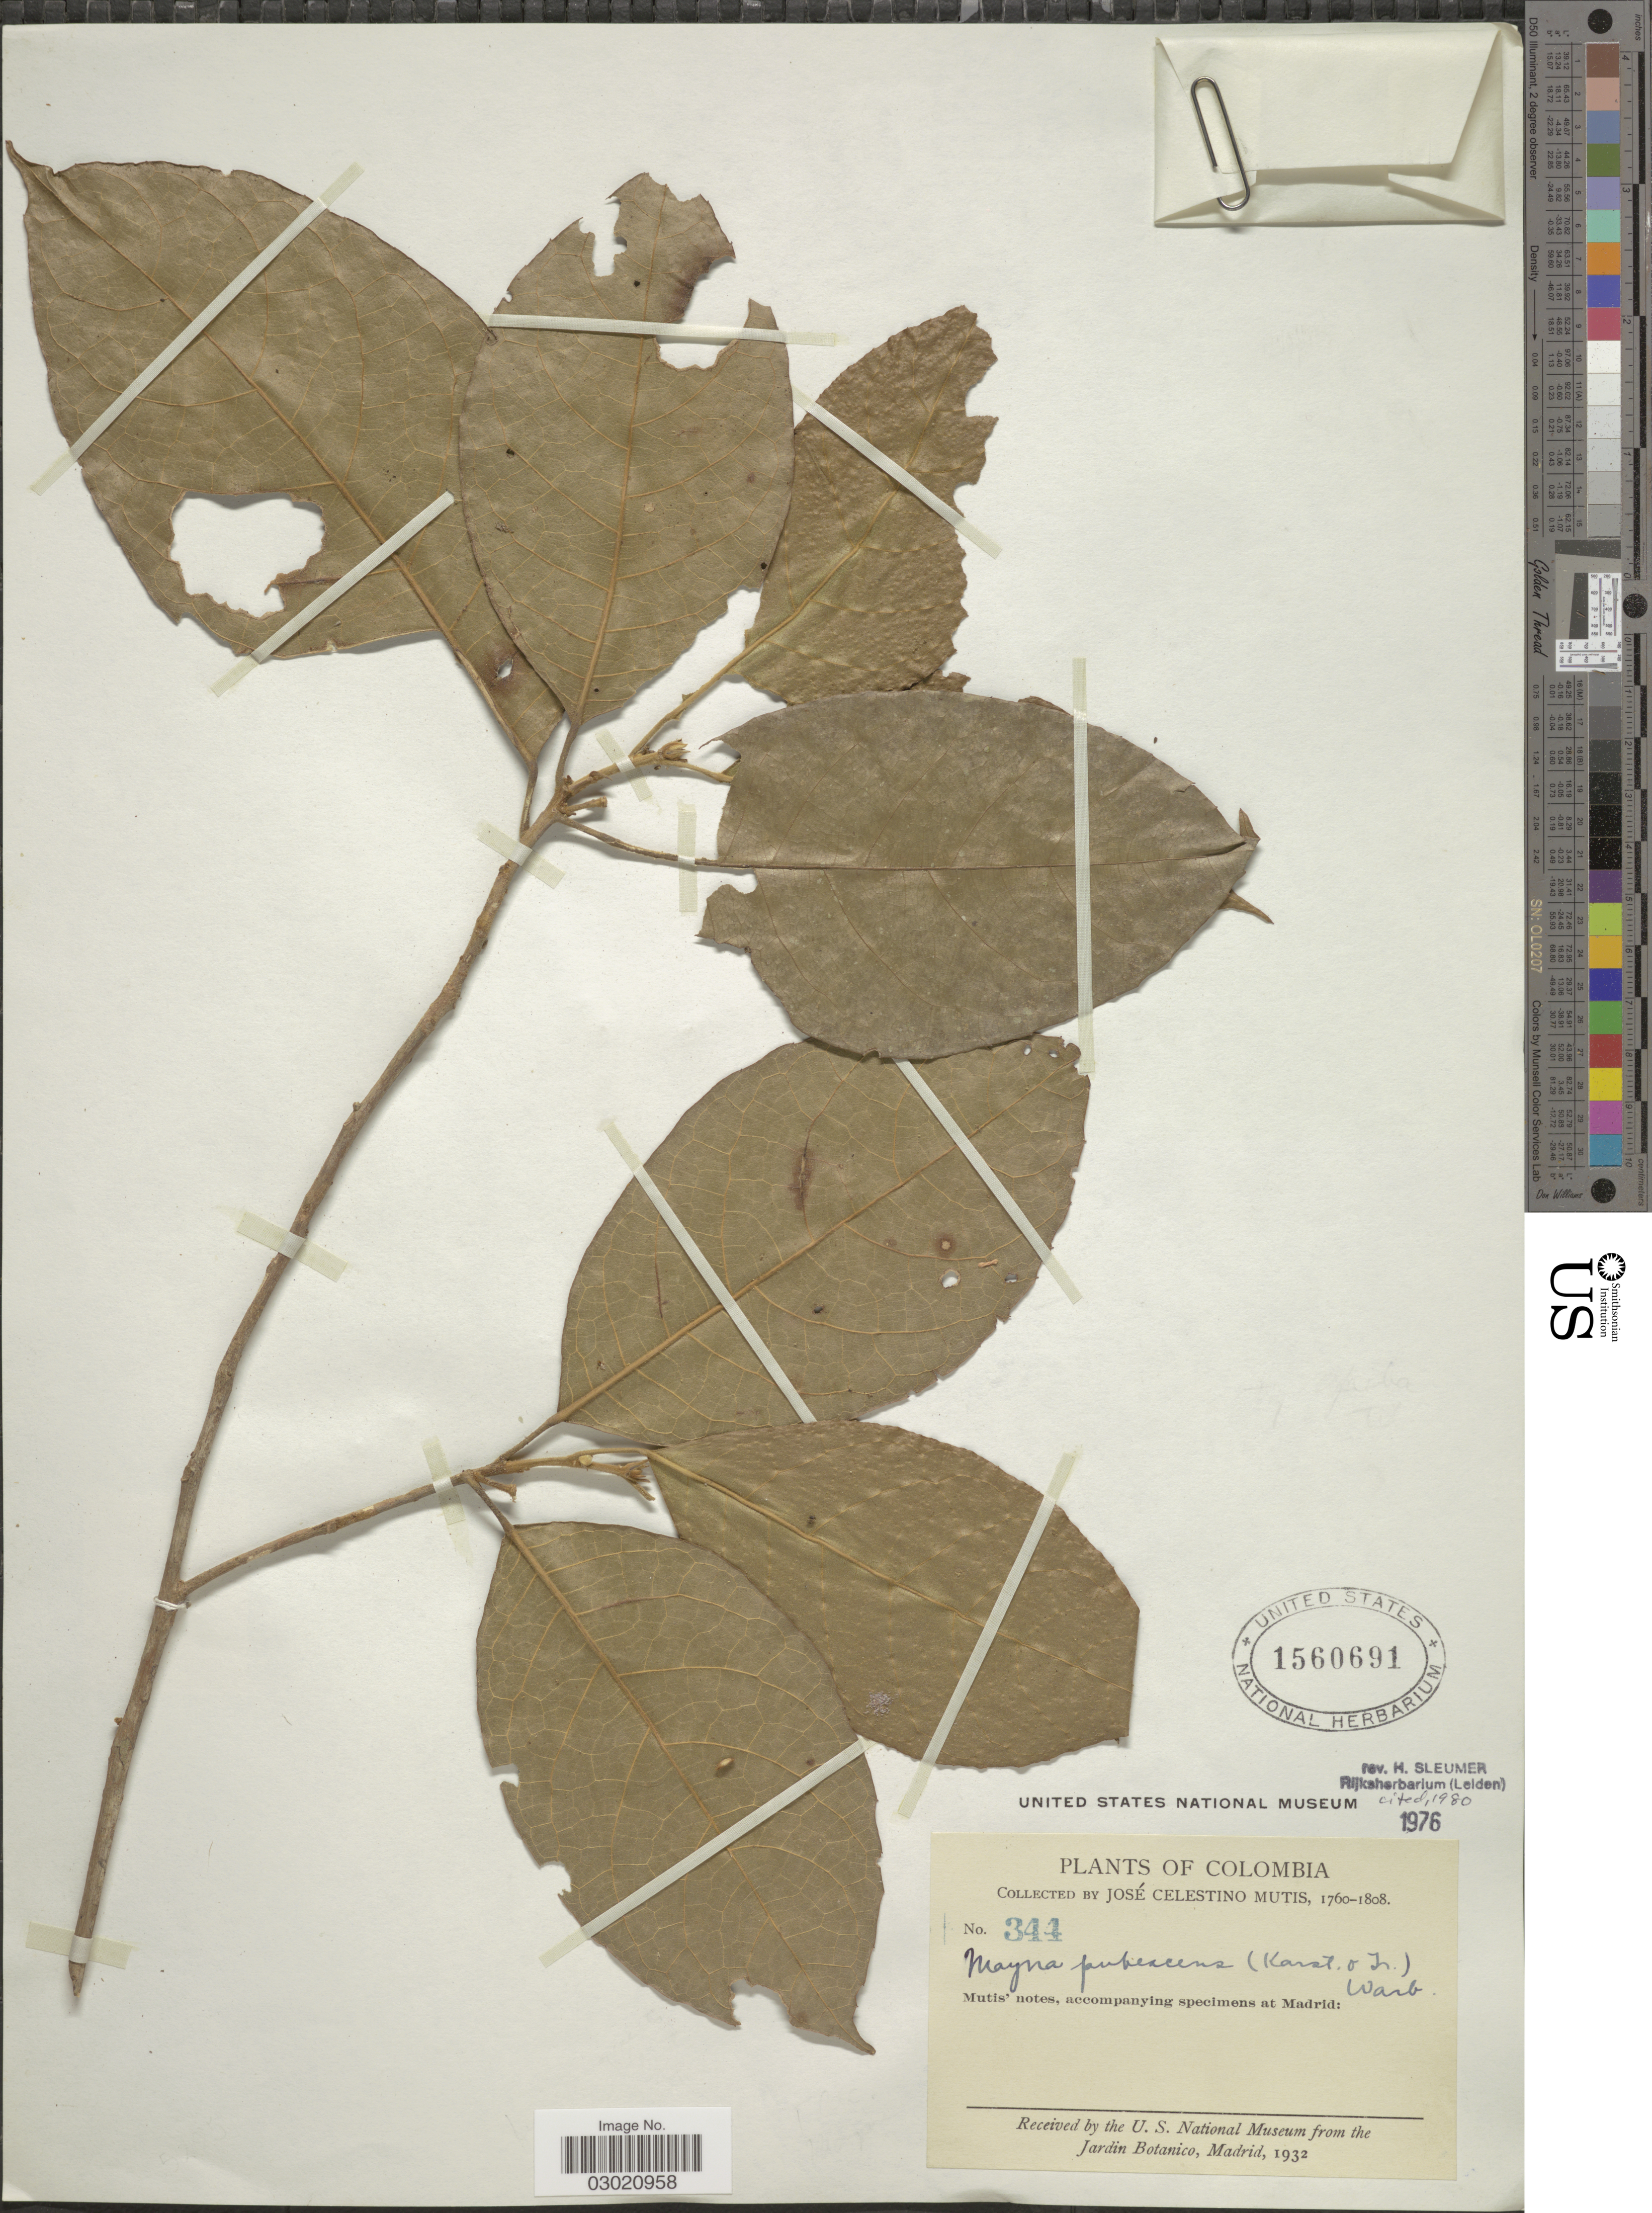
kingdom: Plantae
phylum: Tracheophyta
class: Magnoliopsida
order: Malpighiales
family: Achariaceae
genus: Mayna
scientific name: Mayna pubescens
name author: (Triana & H. Karst.) Warb.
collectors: J. C. B. Mutis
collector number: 344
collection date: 1760/1808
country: Colombia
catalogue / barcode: US 1560691